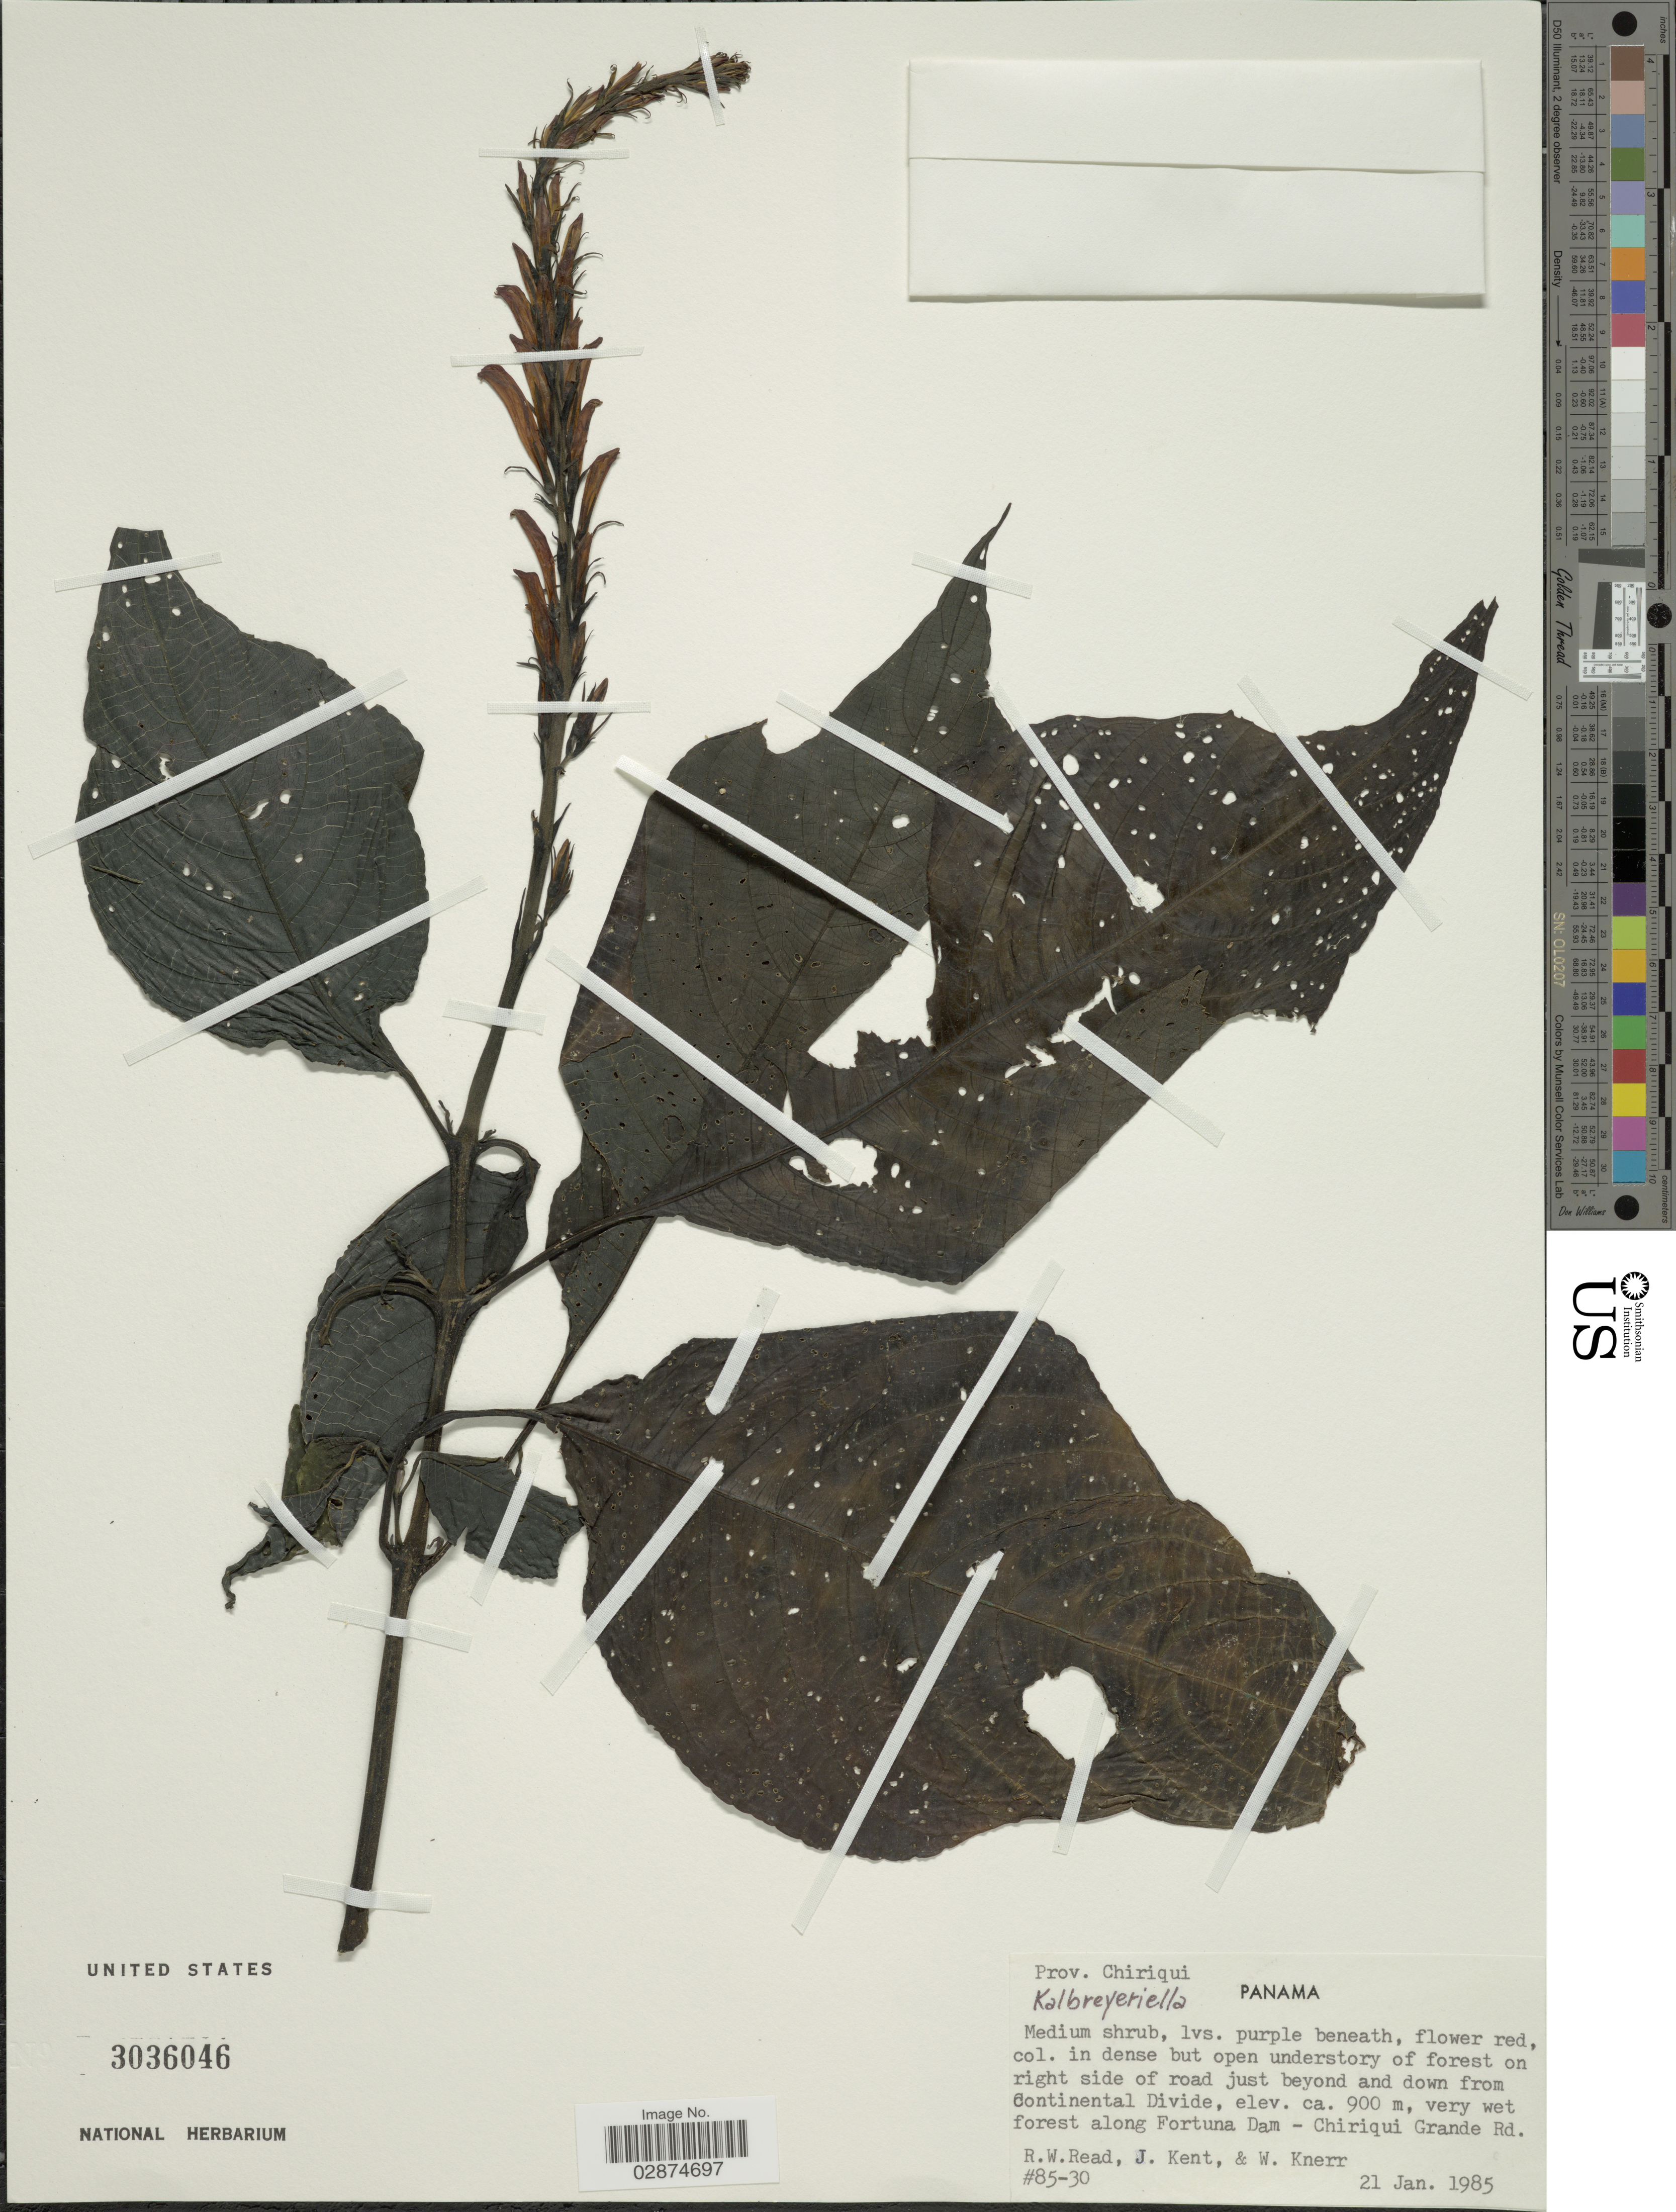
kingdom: Plantae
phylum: Tracheophyta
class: Magnoliopsida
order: Lamiales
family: Acanthaceae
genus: Kalbreyeriella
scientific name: Kalbreyeriella rostellata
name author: Lindau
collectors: R. W. Read, J. Kent & W. Knerr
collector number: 85-30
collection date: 1985-01-21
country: Panama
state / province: Chiriqui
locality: Very wet forest along Fortuna Dam - Chiriqui Grande Rd.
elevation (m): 900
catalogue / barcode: US 3036046